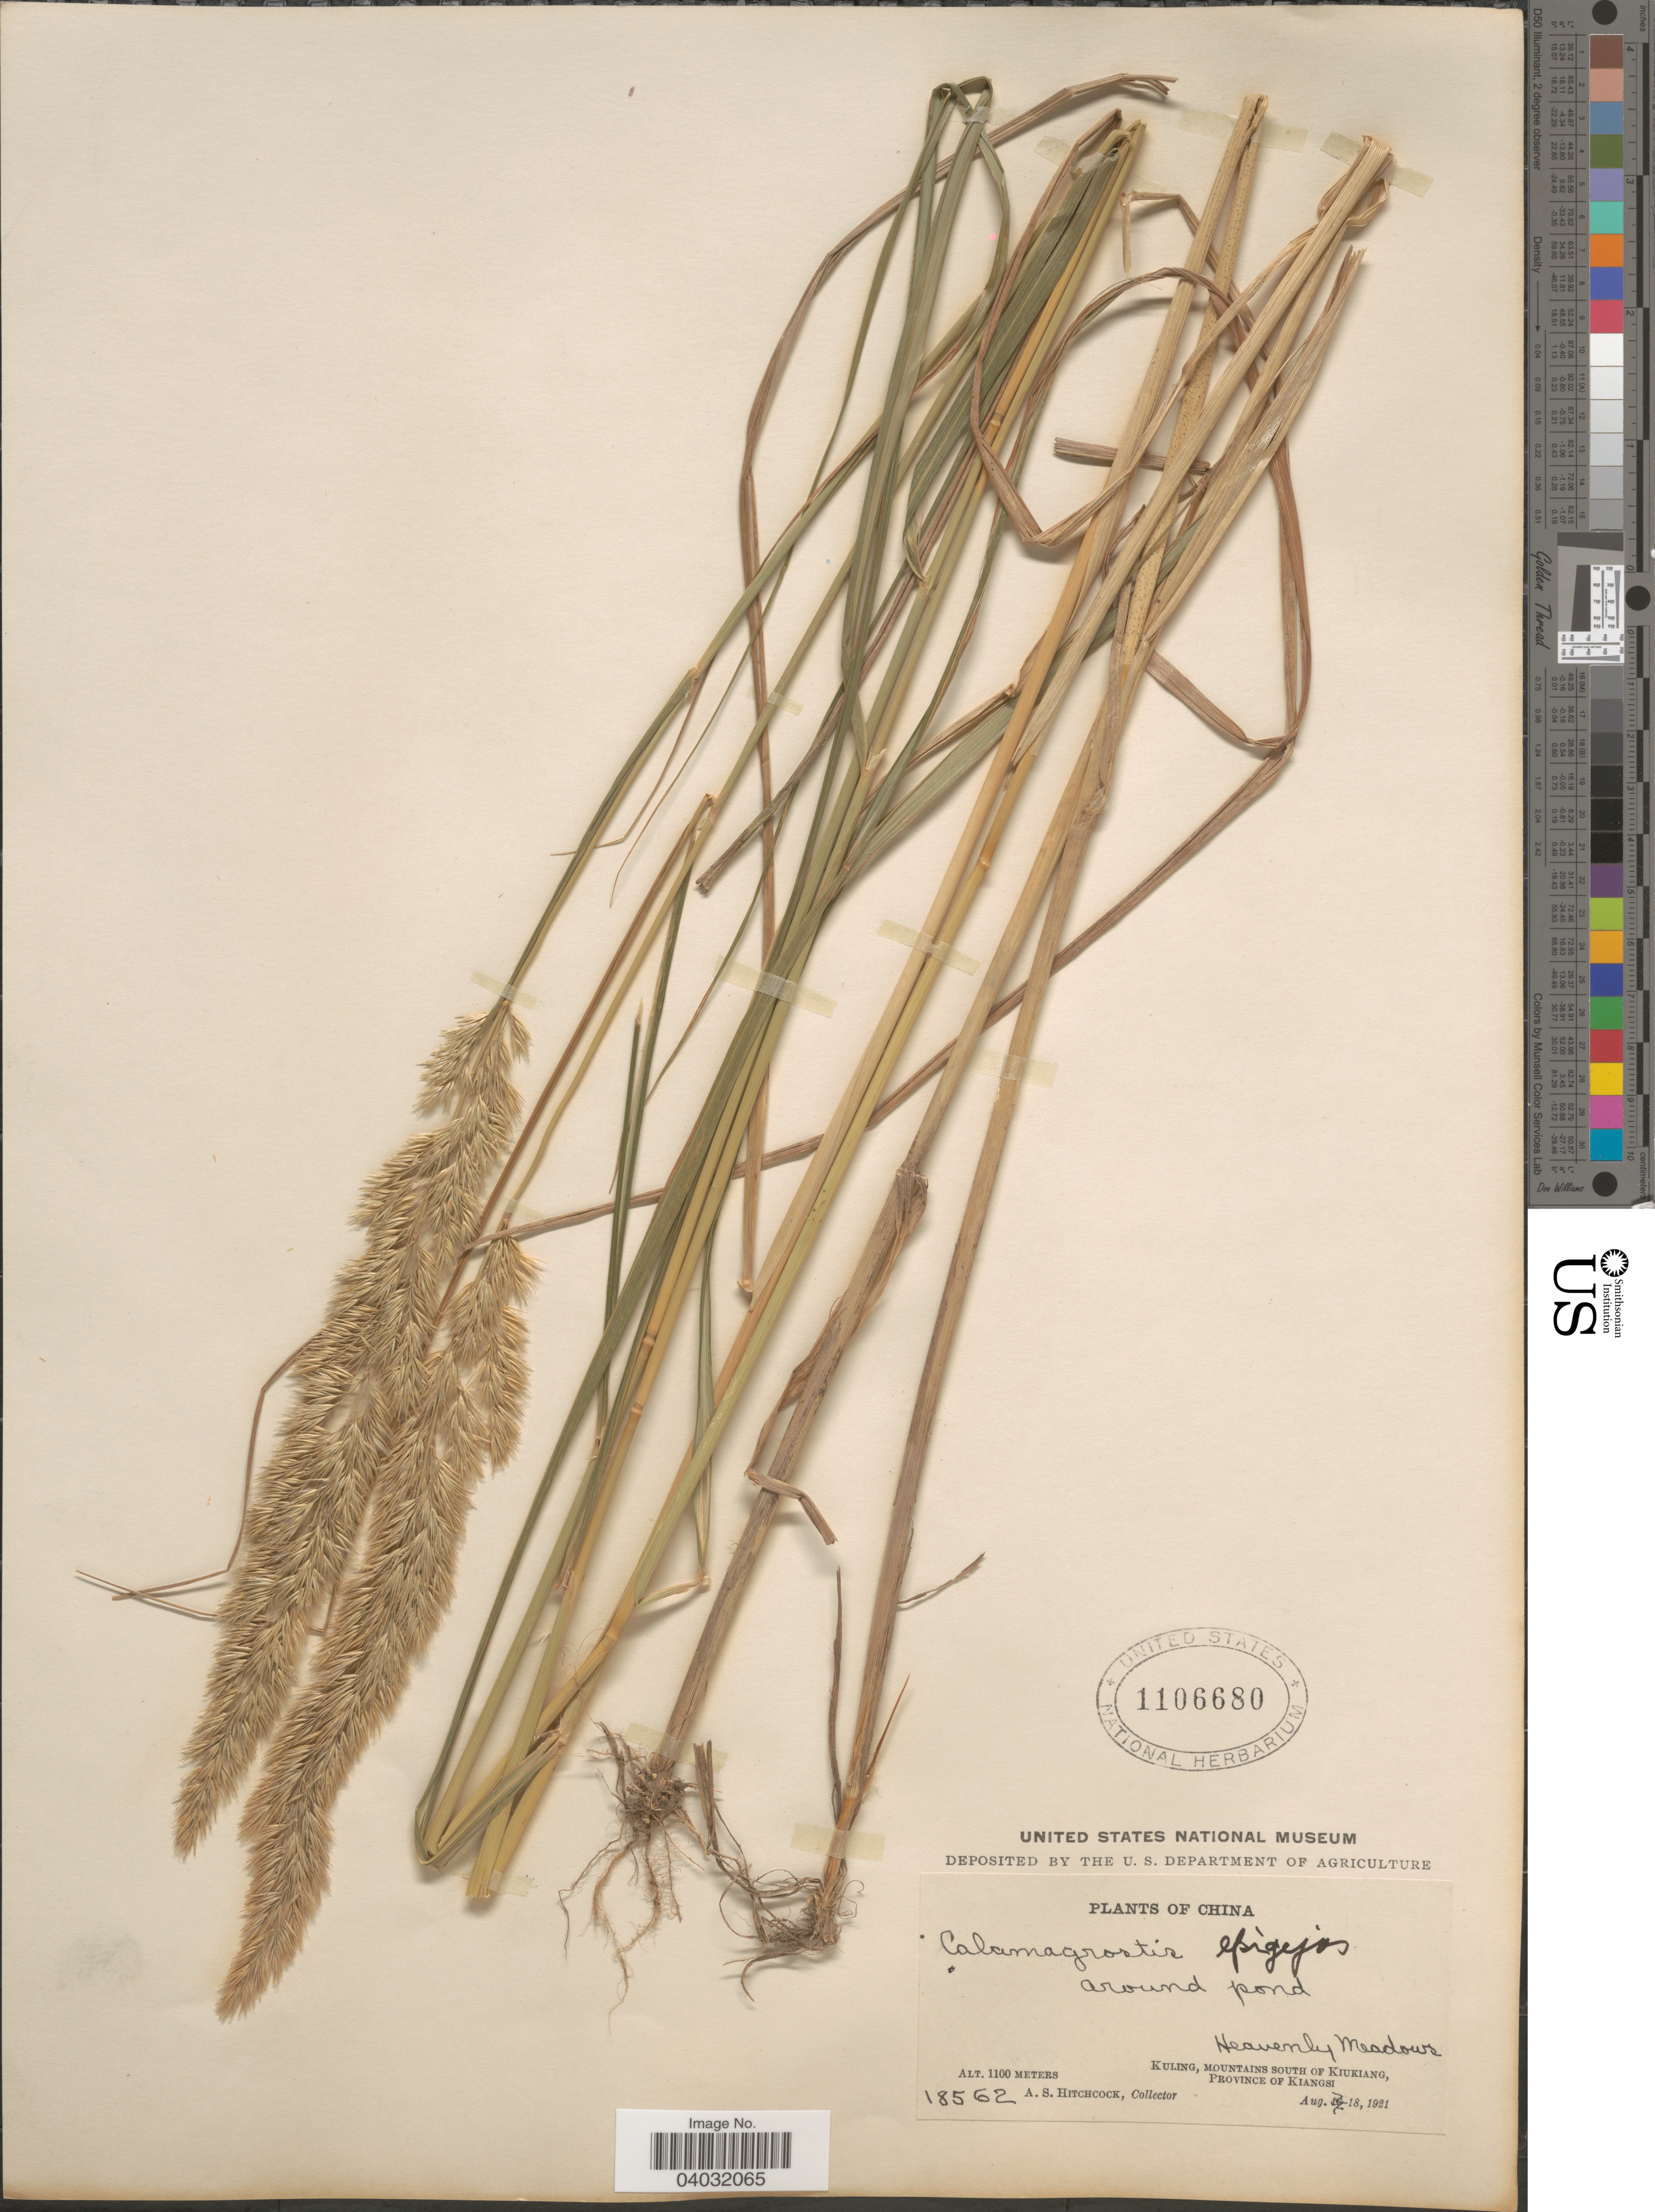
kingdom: Plantae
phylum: Tracheophyta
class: Liliopsida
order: Poales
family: Poaceae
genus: Calamagrostis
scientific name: Calamagrostis epigeios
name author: (L.) Roth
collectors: A. S. Hitchcock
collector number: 18562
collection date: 1921-08-18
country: China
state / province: Jiangxi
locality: Around pond. Heavenly Meadows. Kuling, Mountains south of Kiukiang, province of Kiangsi.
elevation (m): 1100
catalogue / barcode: US 1106680